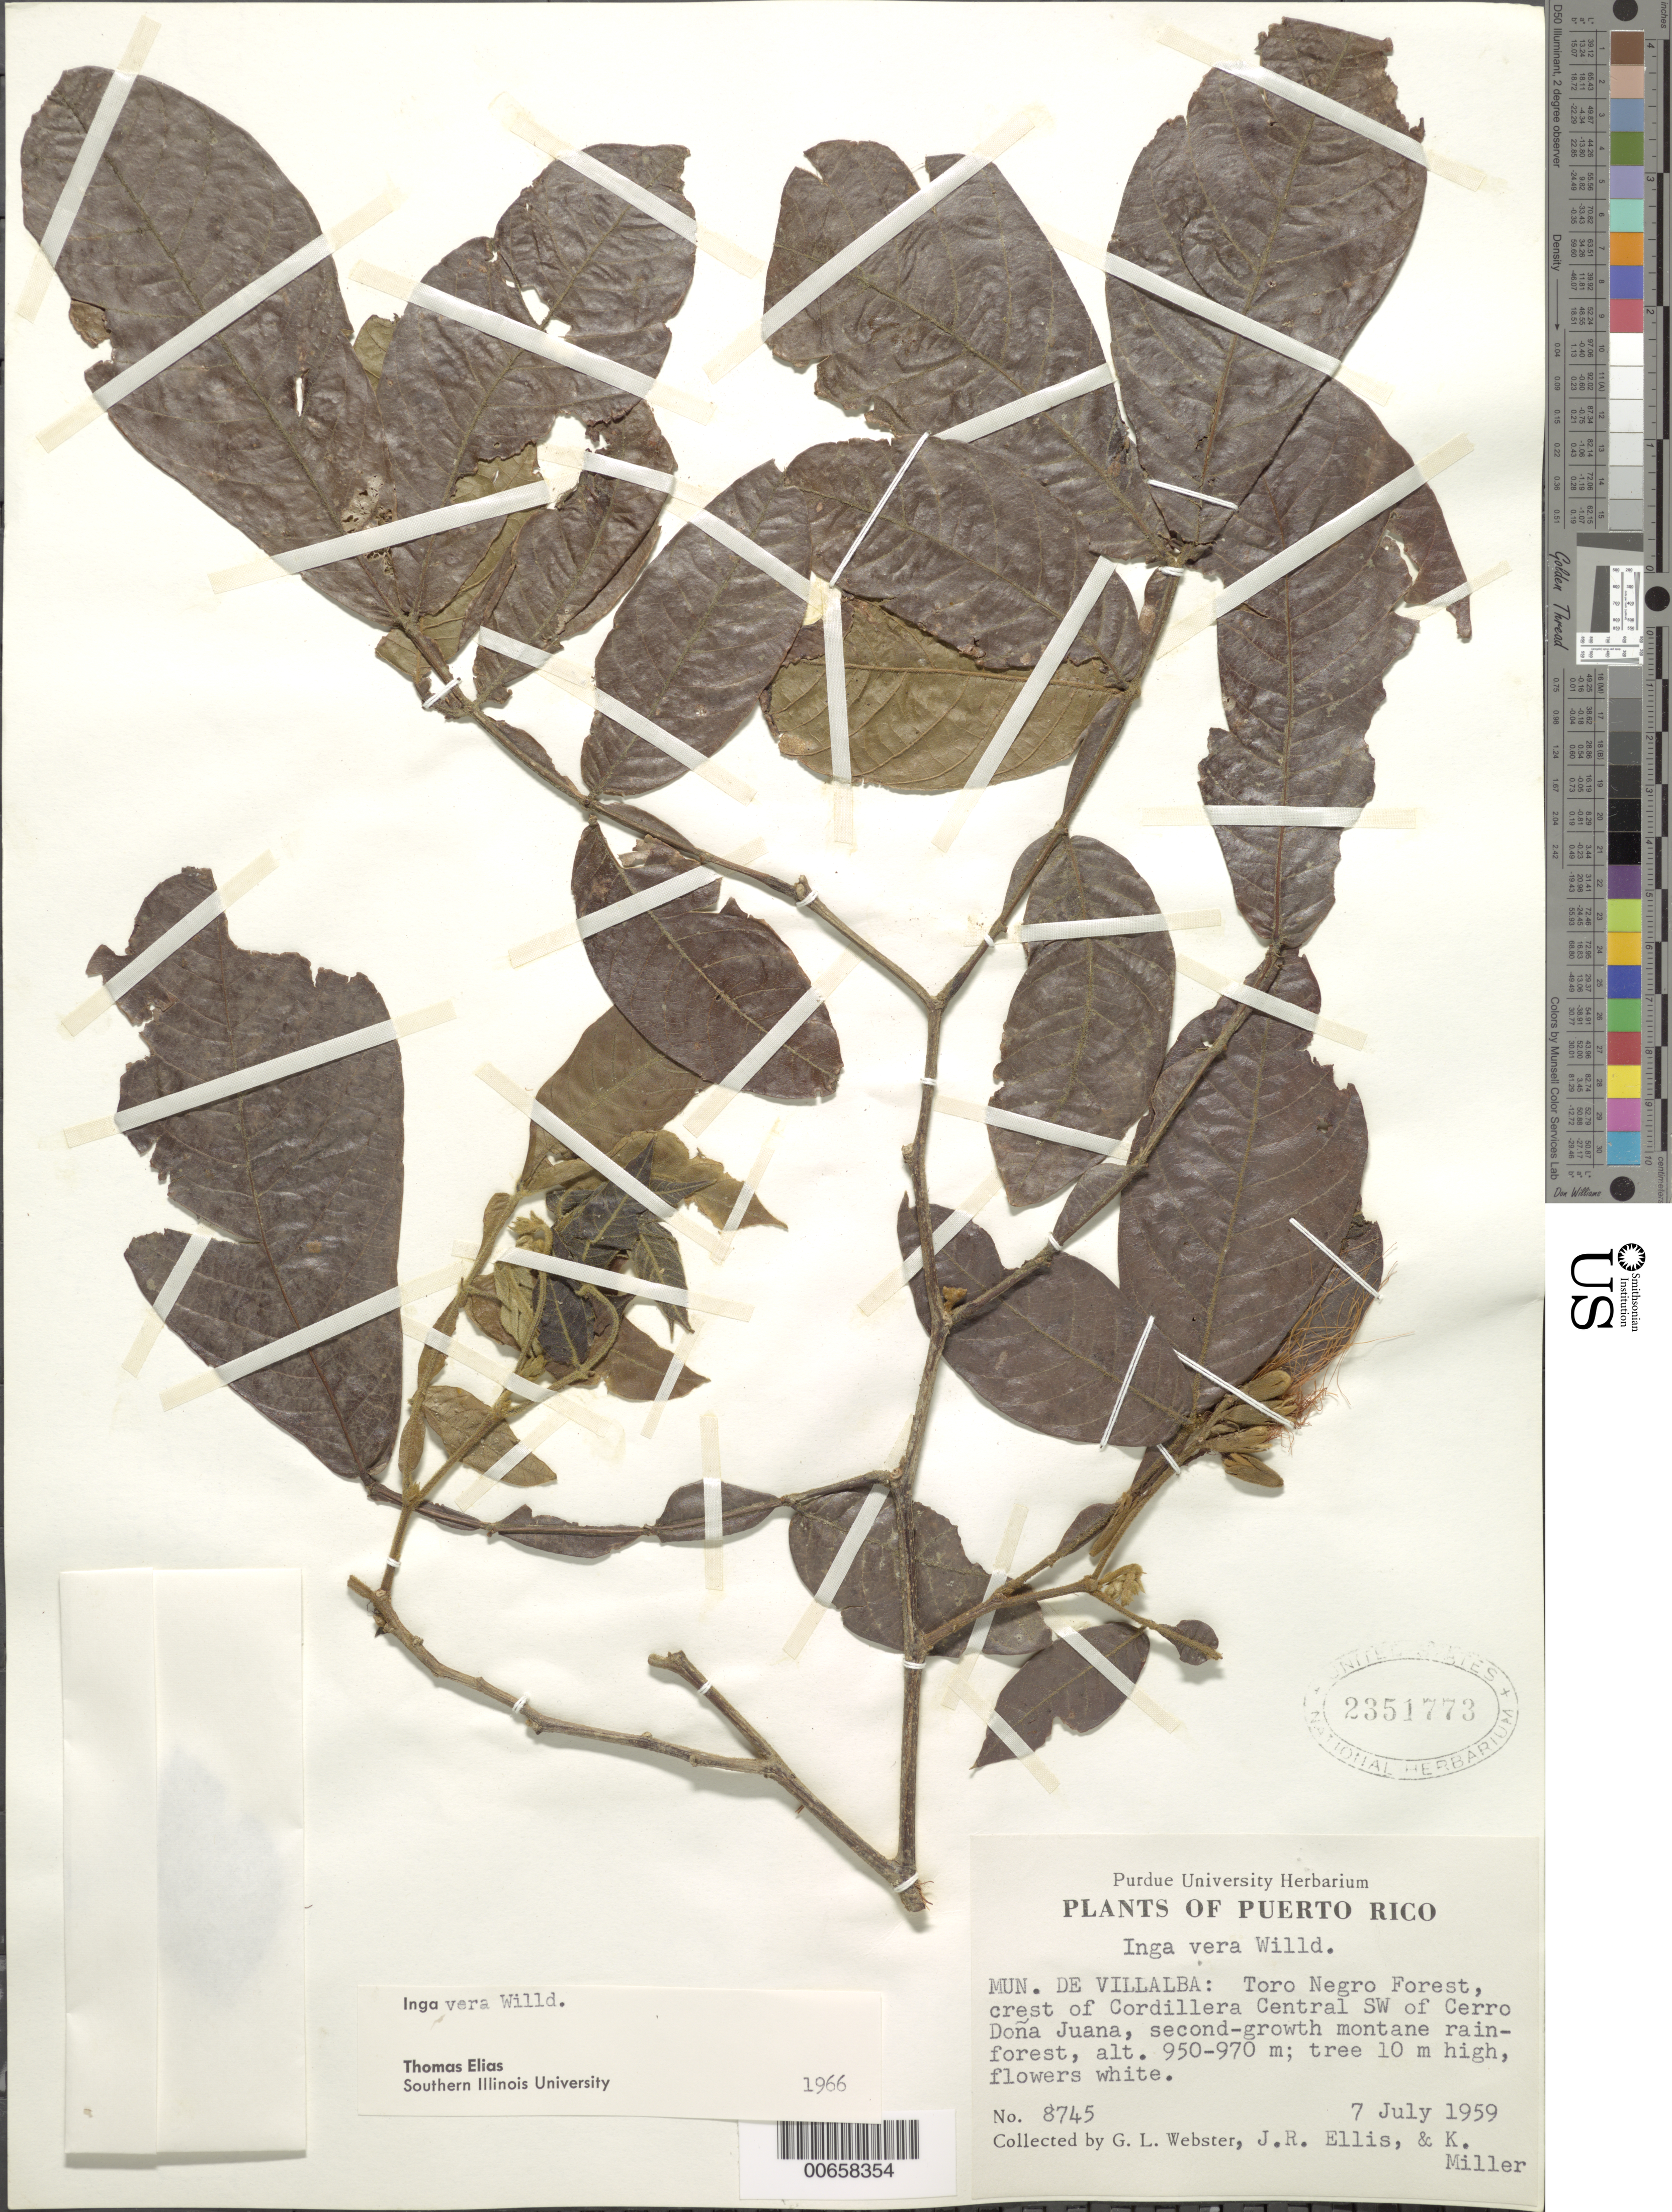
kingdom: Plantae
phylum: Tracheophyta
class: Magnoliopsida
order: Fabales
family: Fabaceae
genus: Inga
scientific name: Inga vera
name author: Willd.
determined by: Elias, T., (SIU), Southern Illinois University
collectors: G. L. Webster, J. R. Ellis & K. I. Miller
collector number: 8745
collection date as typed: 07 Jul 1959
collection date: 1959-07-07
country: Puerto Rico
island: Greater Antilles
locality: Mun. De Villalba: Toro Negro Forest, crest of Cordillera Central SW of Cerro Dona Juana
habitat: Second-growth montane rainforest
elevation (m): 950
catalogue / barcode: US 2351773